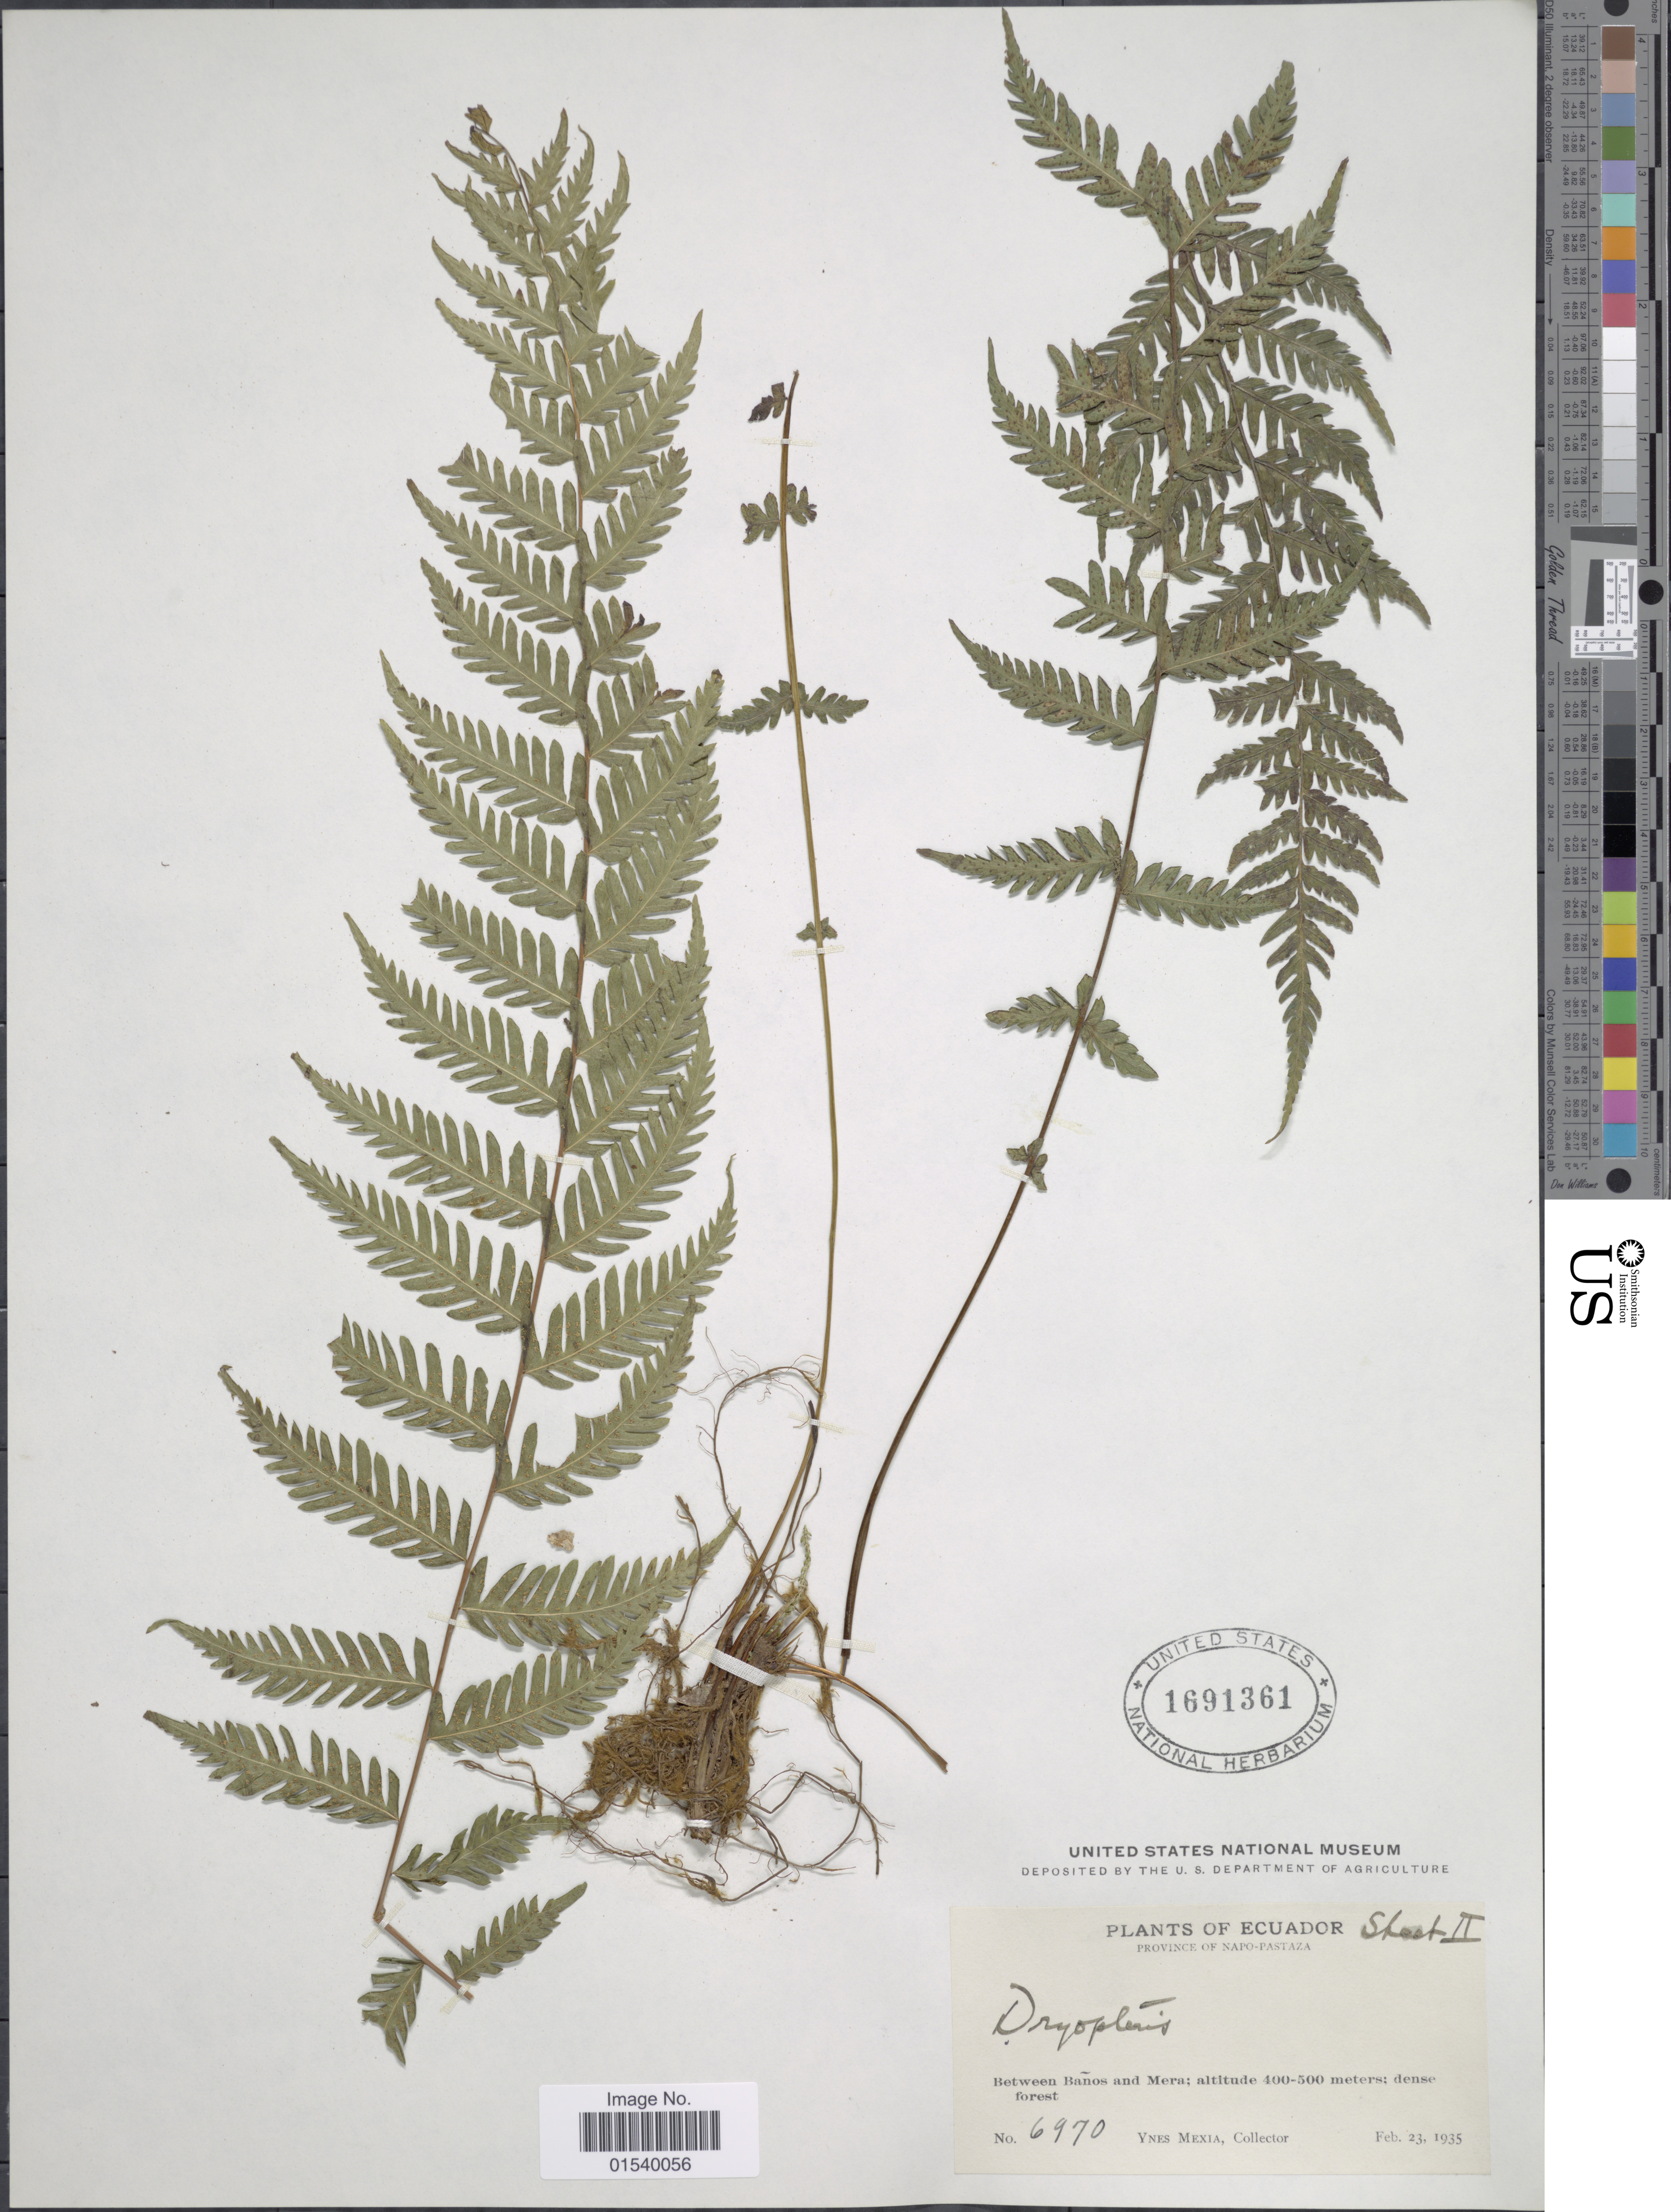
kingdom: Plantae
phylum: Tracheophyta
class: Polypodiopsida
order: Polypodiales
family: Thelypteridaceae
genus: Amauropelta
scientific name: Amauropelta cinerea (Sodiro) comb. nov., ined. 2015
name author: (Sodiro)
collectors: Y. Mexia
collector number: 6970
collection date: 1935-02-23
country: Ecuador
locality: Province Napo-Pastaza, Between Baños and Mera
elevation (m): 400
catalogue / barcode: US 1691361